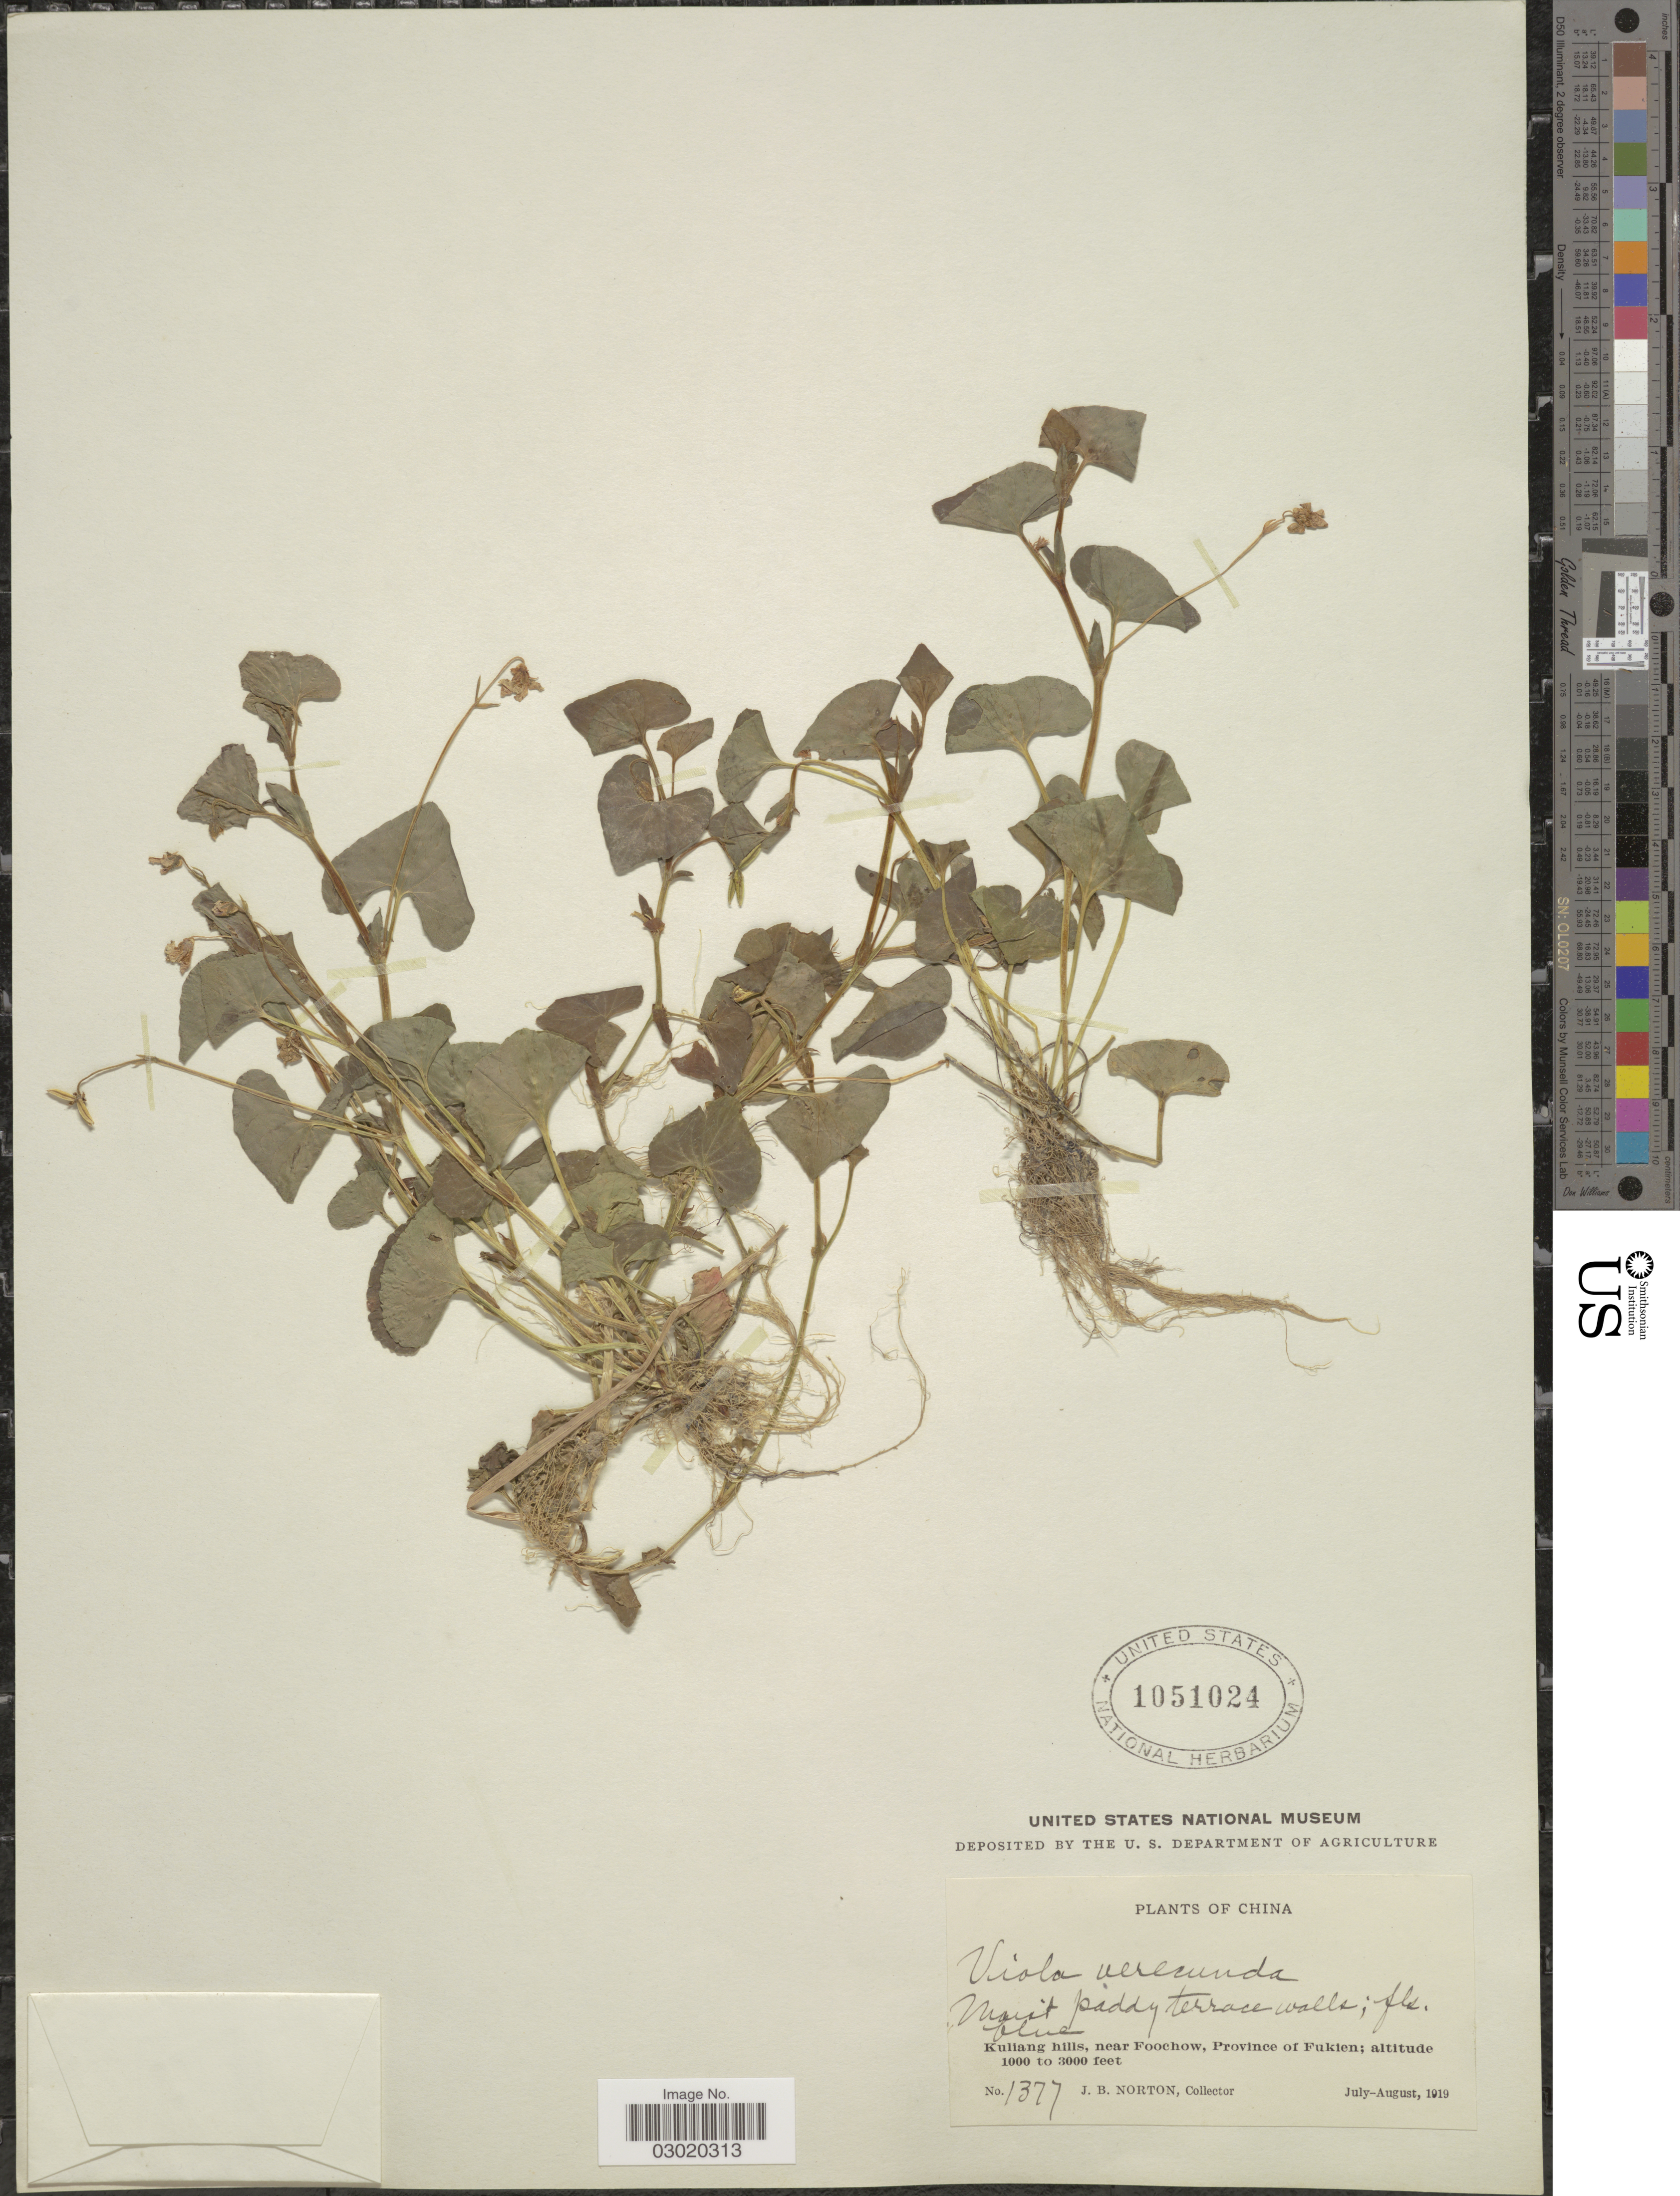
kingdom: Plantae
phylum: Tracheophyta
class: Magnoliopsida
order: Malpighiales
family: Violaceae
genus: Viola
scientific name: Viola verecunda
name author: A. Gray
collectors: J. B. Norton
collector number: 1377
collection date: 1919-07/1919-08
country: China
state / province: Fujian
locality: Kuliang hills, near Foochow, Province of Fukien.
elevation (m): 305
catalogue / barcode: US 1051024